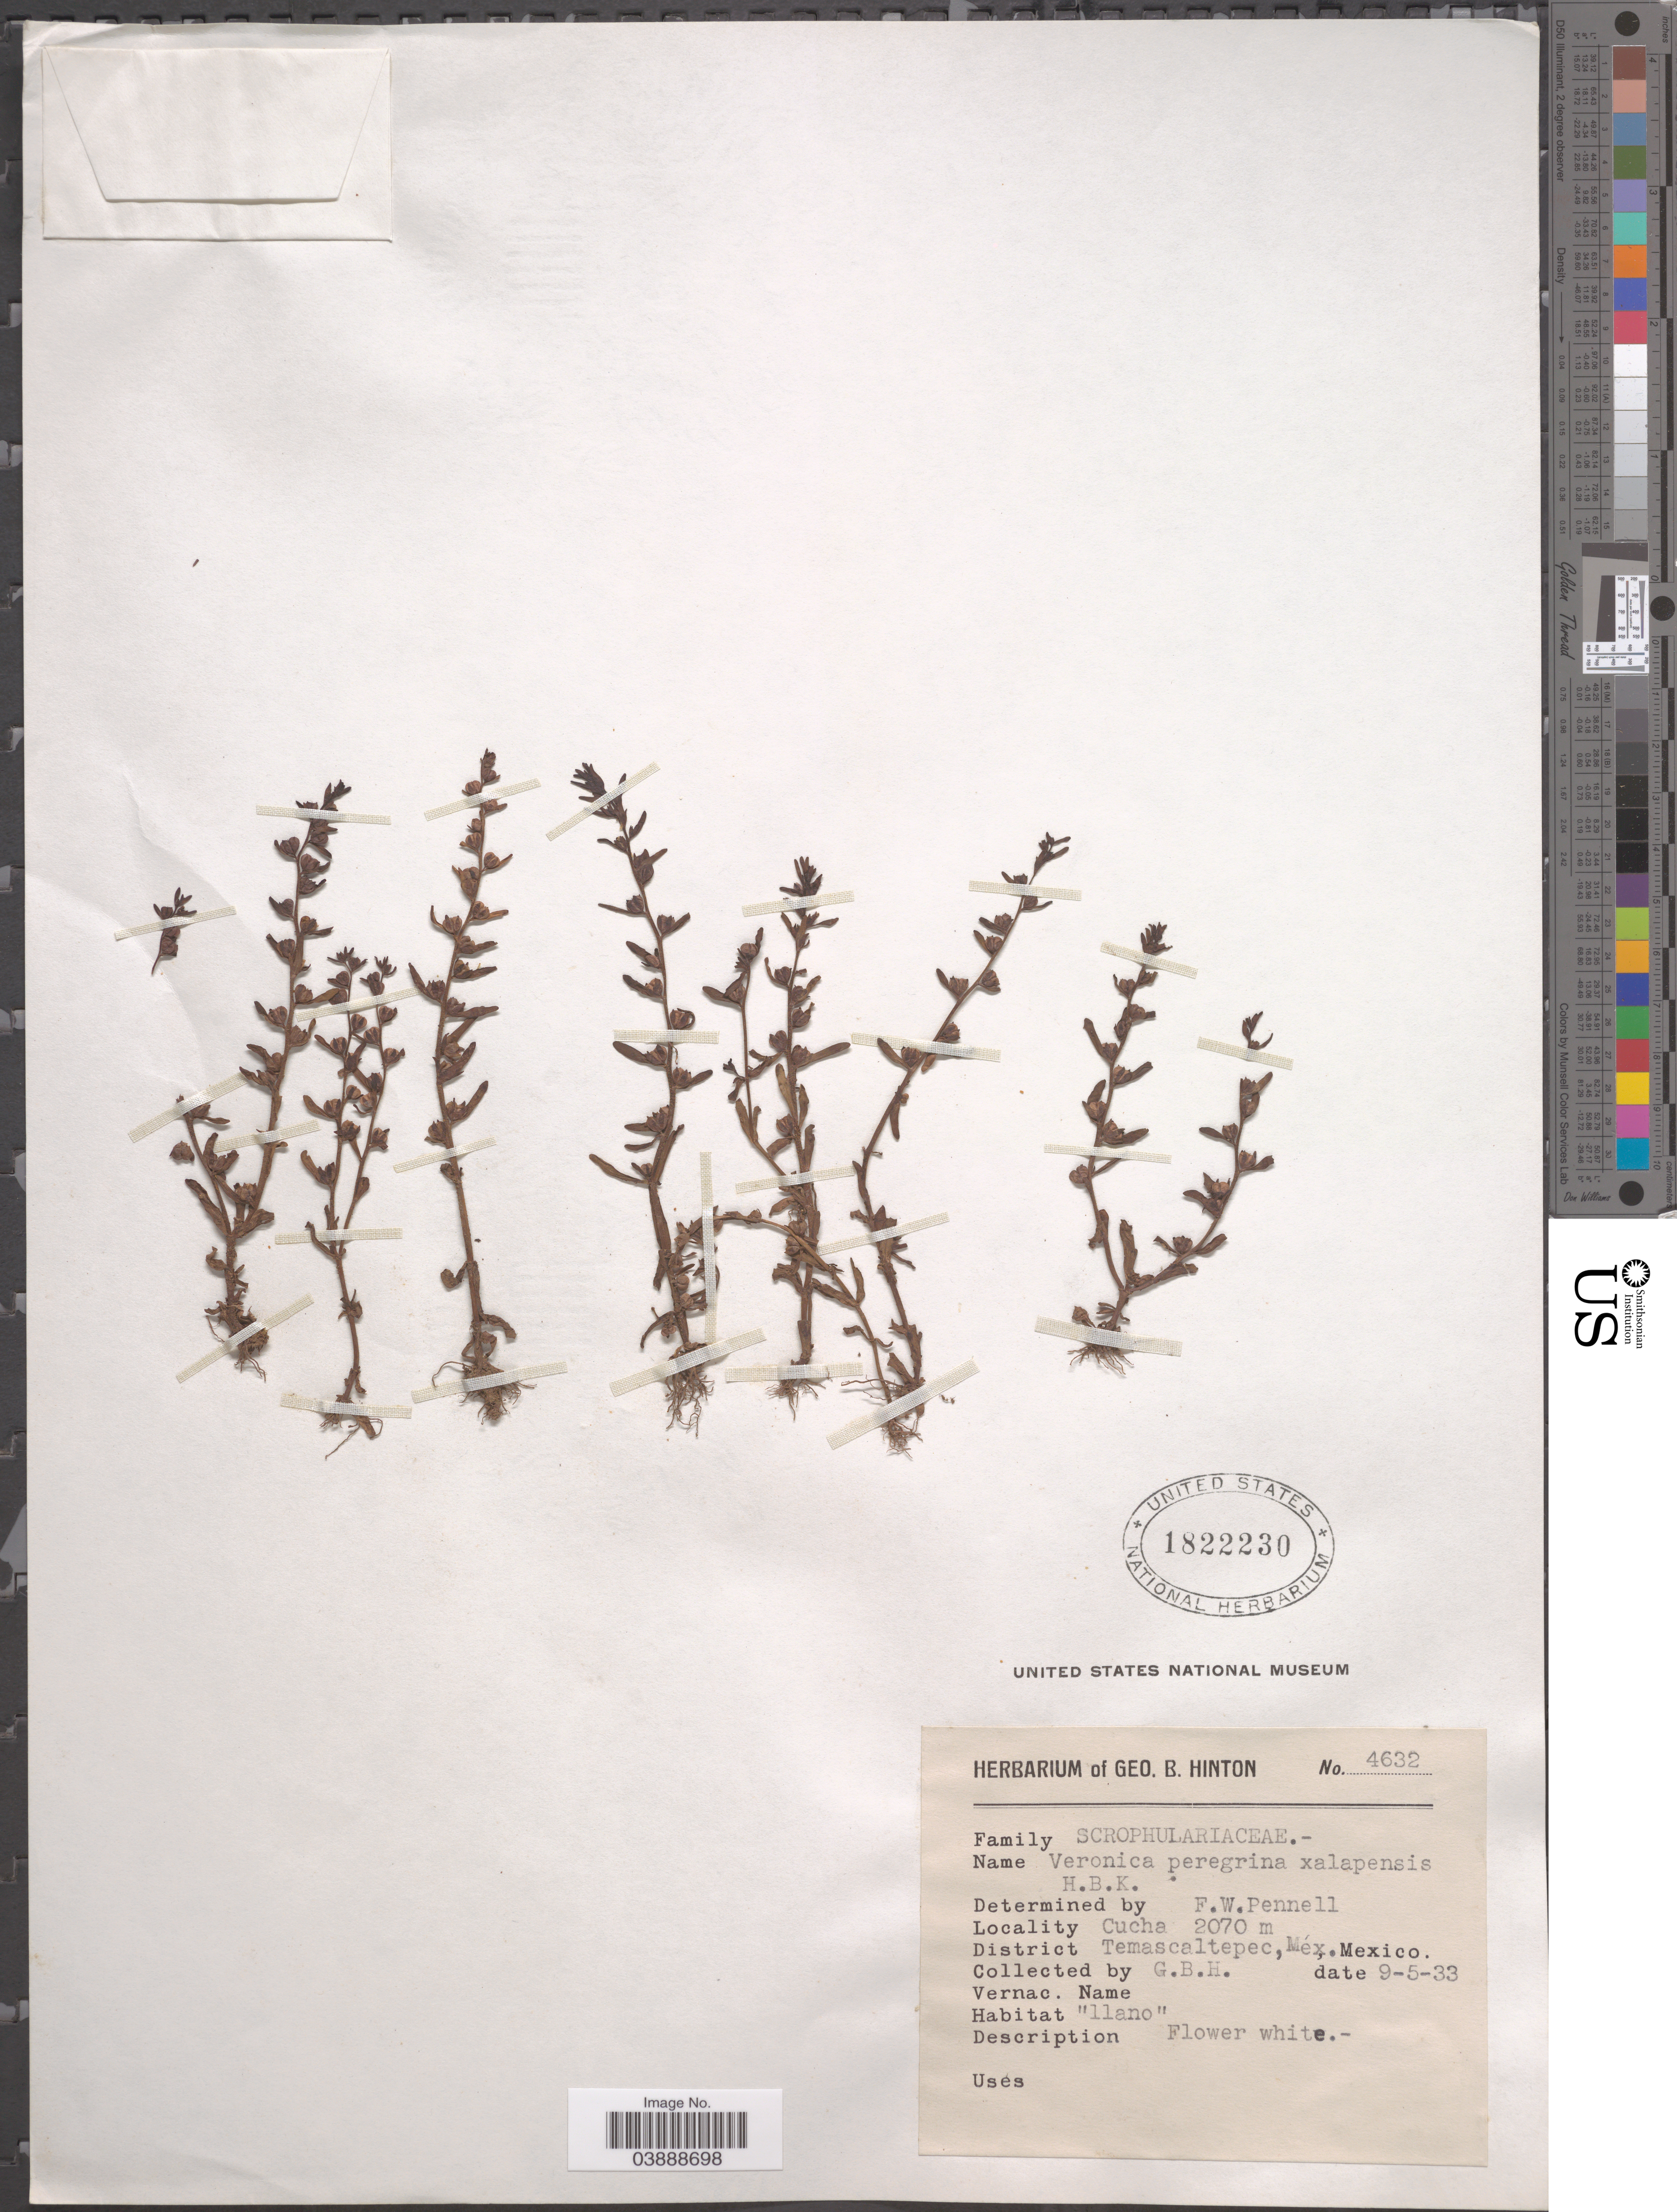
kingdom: Plantae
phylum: Tracheophyta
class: Magnoliopsida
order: Lamiales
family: Plantaginaceae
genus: Veronica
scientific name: Veronica peregrina subsp. xalapensis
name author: (Kunth) Pennell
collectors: G. B. Hinton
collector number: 4632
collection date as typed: Transcribed d/m/y: 5/9/33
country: Mexico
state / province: México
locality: Cucha. District Temascaltepec.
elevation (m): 2070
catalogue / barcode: US 1822230